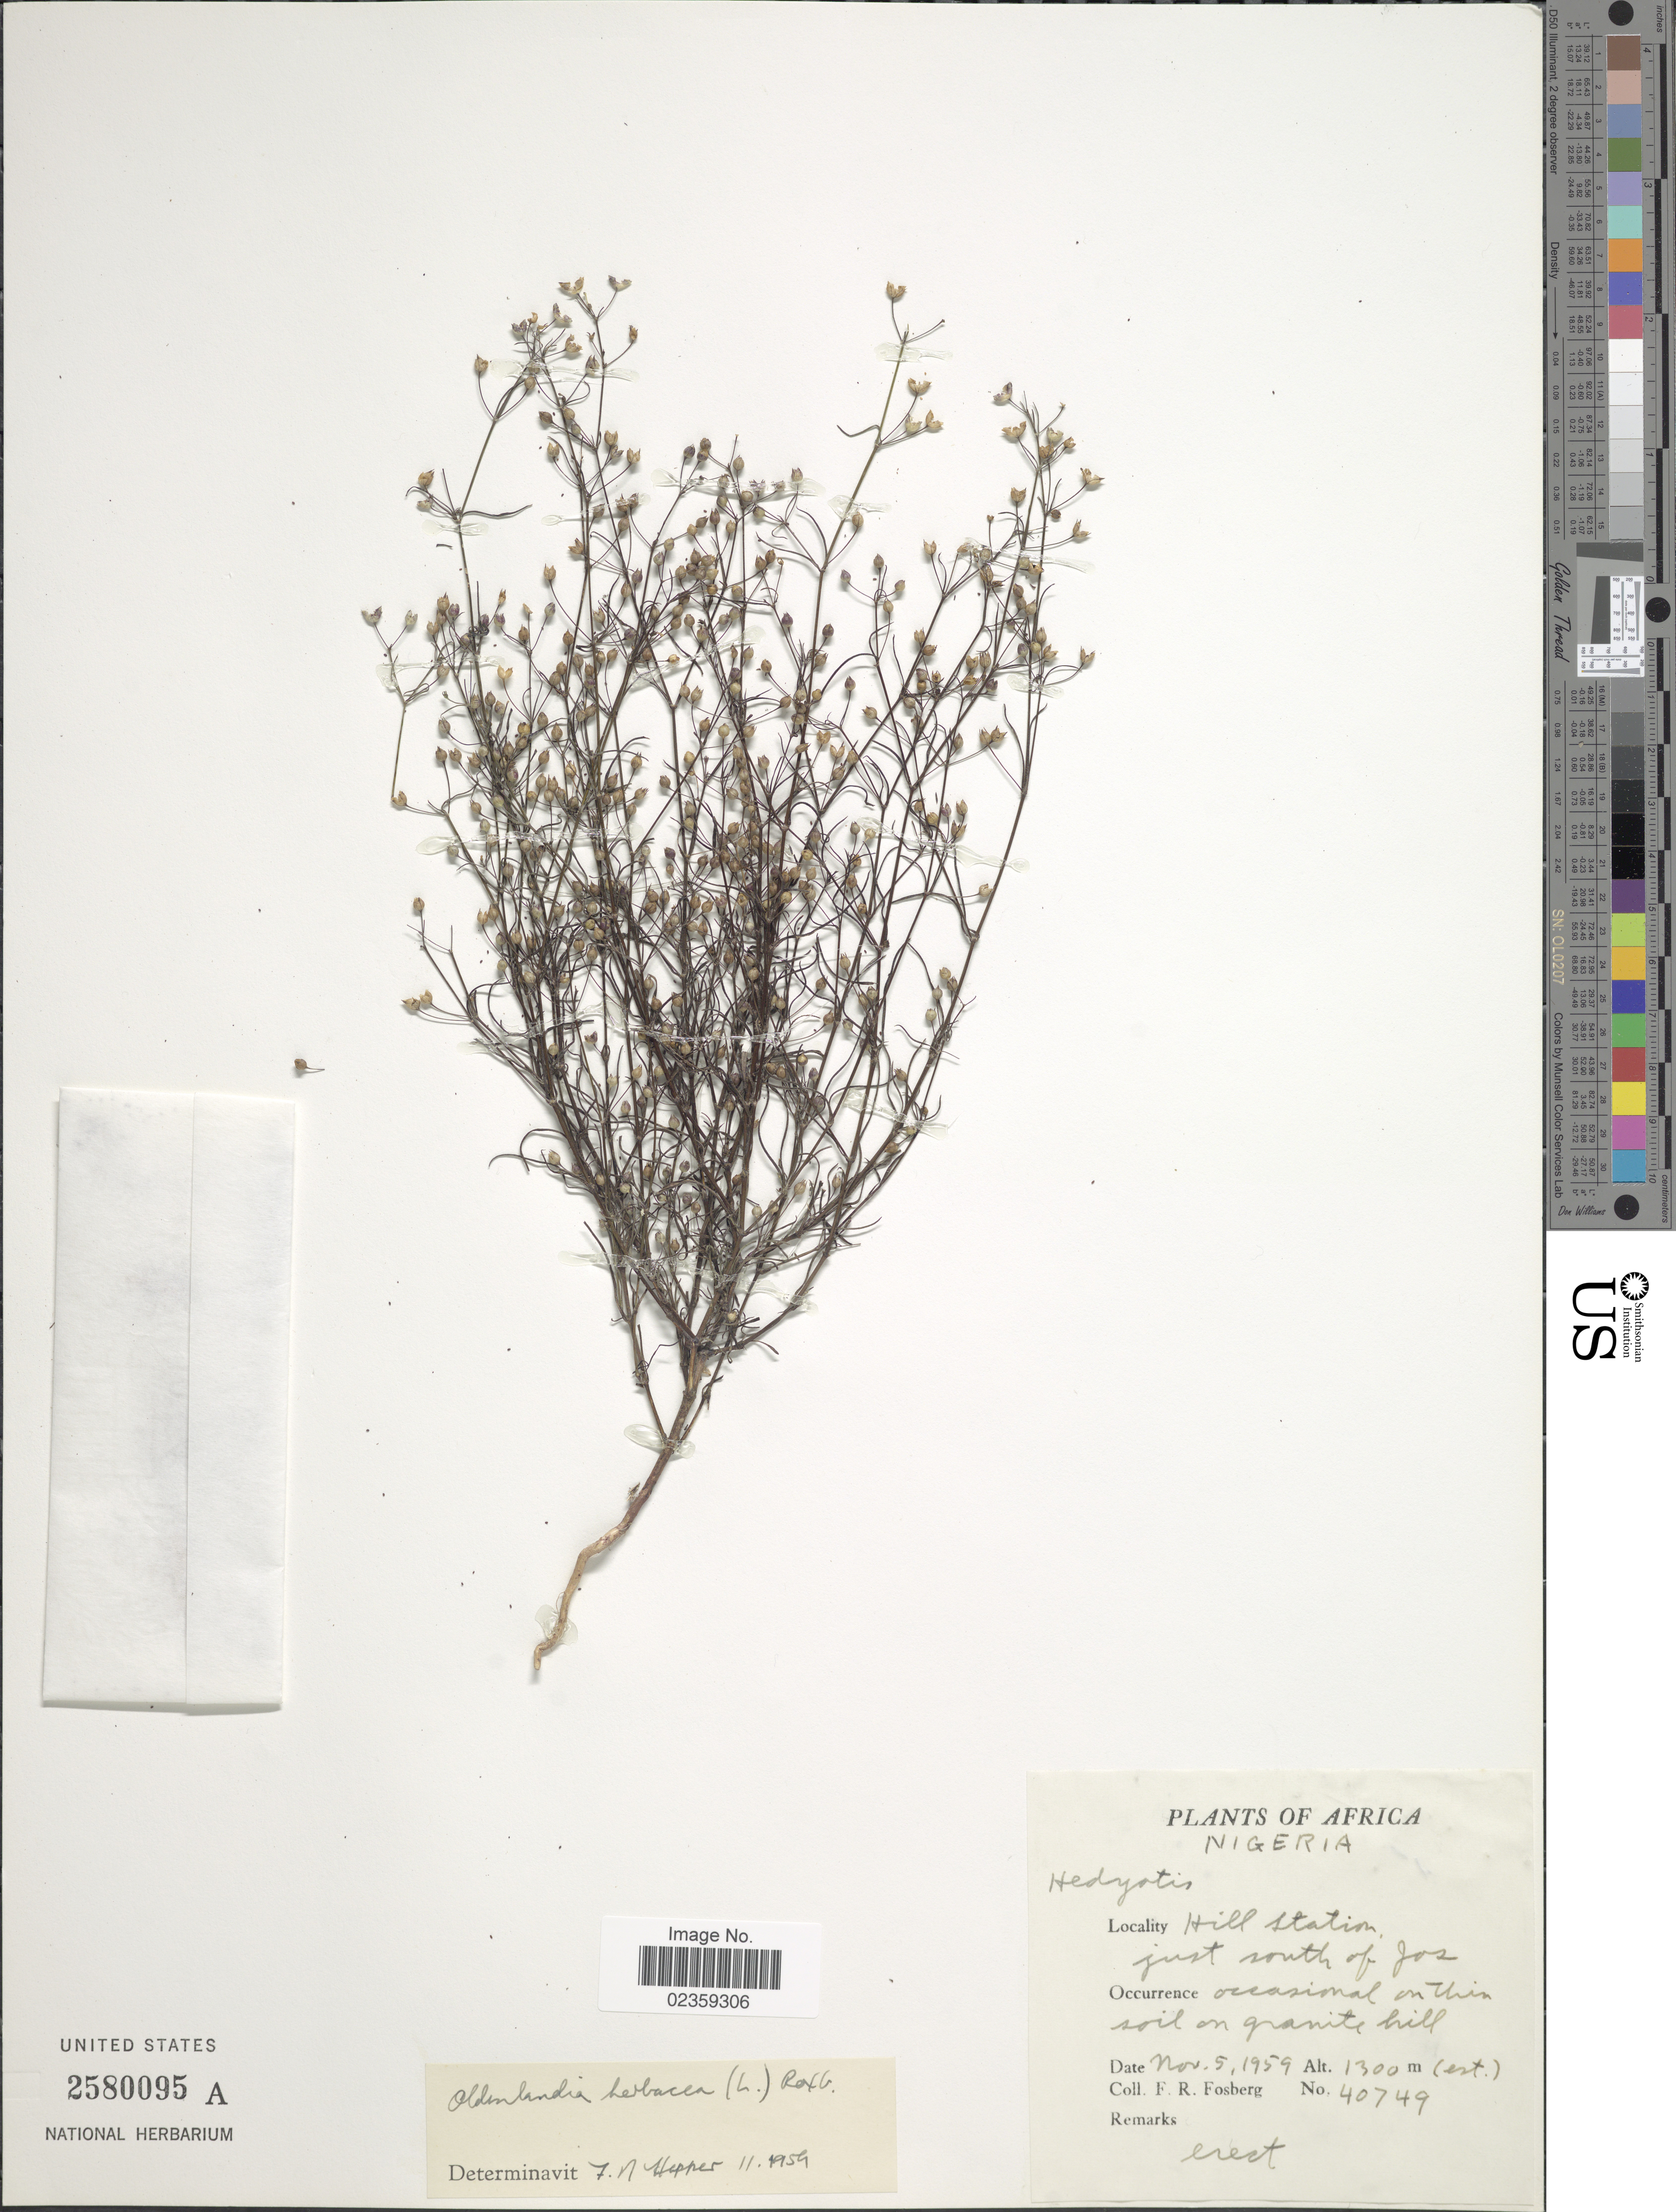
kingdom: Plantae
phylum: Tracheophyta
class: Magnoliopsida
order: Gentianales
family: Rubiaceae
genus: Oldenlandia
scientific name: Oldenlandia herbacea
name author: (L.) Roxb.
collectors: F. R. Fosberg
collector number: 40749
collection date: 1959-11-05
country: Nigeria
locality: Hill Station, just south of Jos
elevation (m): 1300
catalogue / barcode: US 2580095A